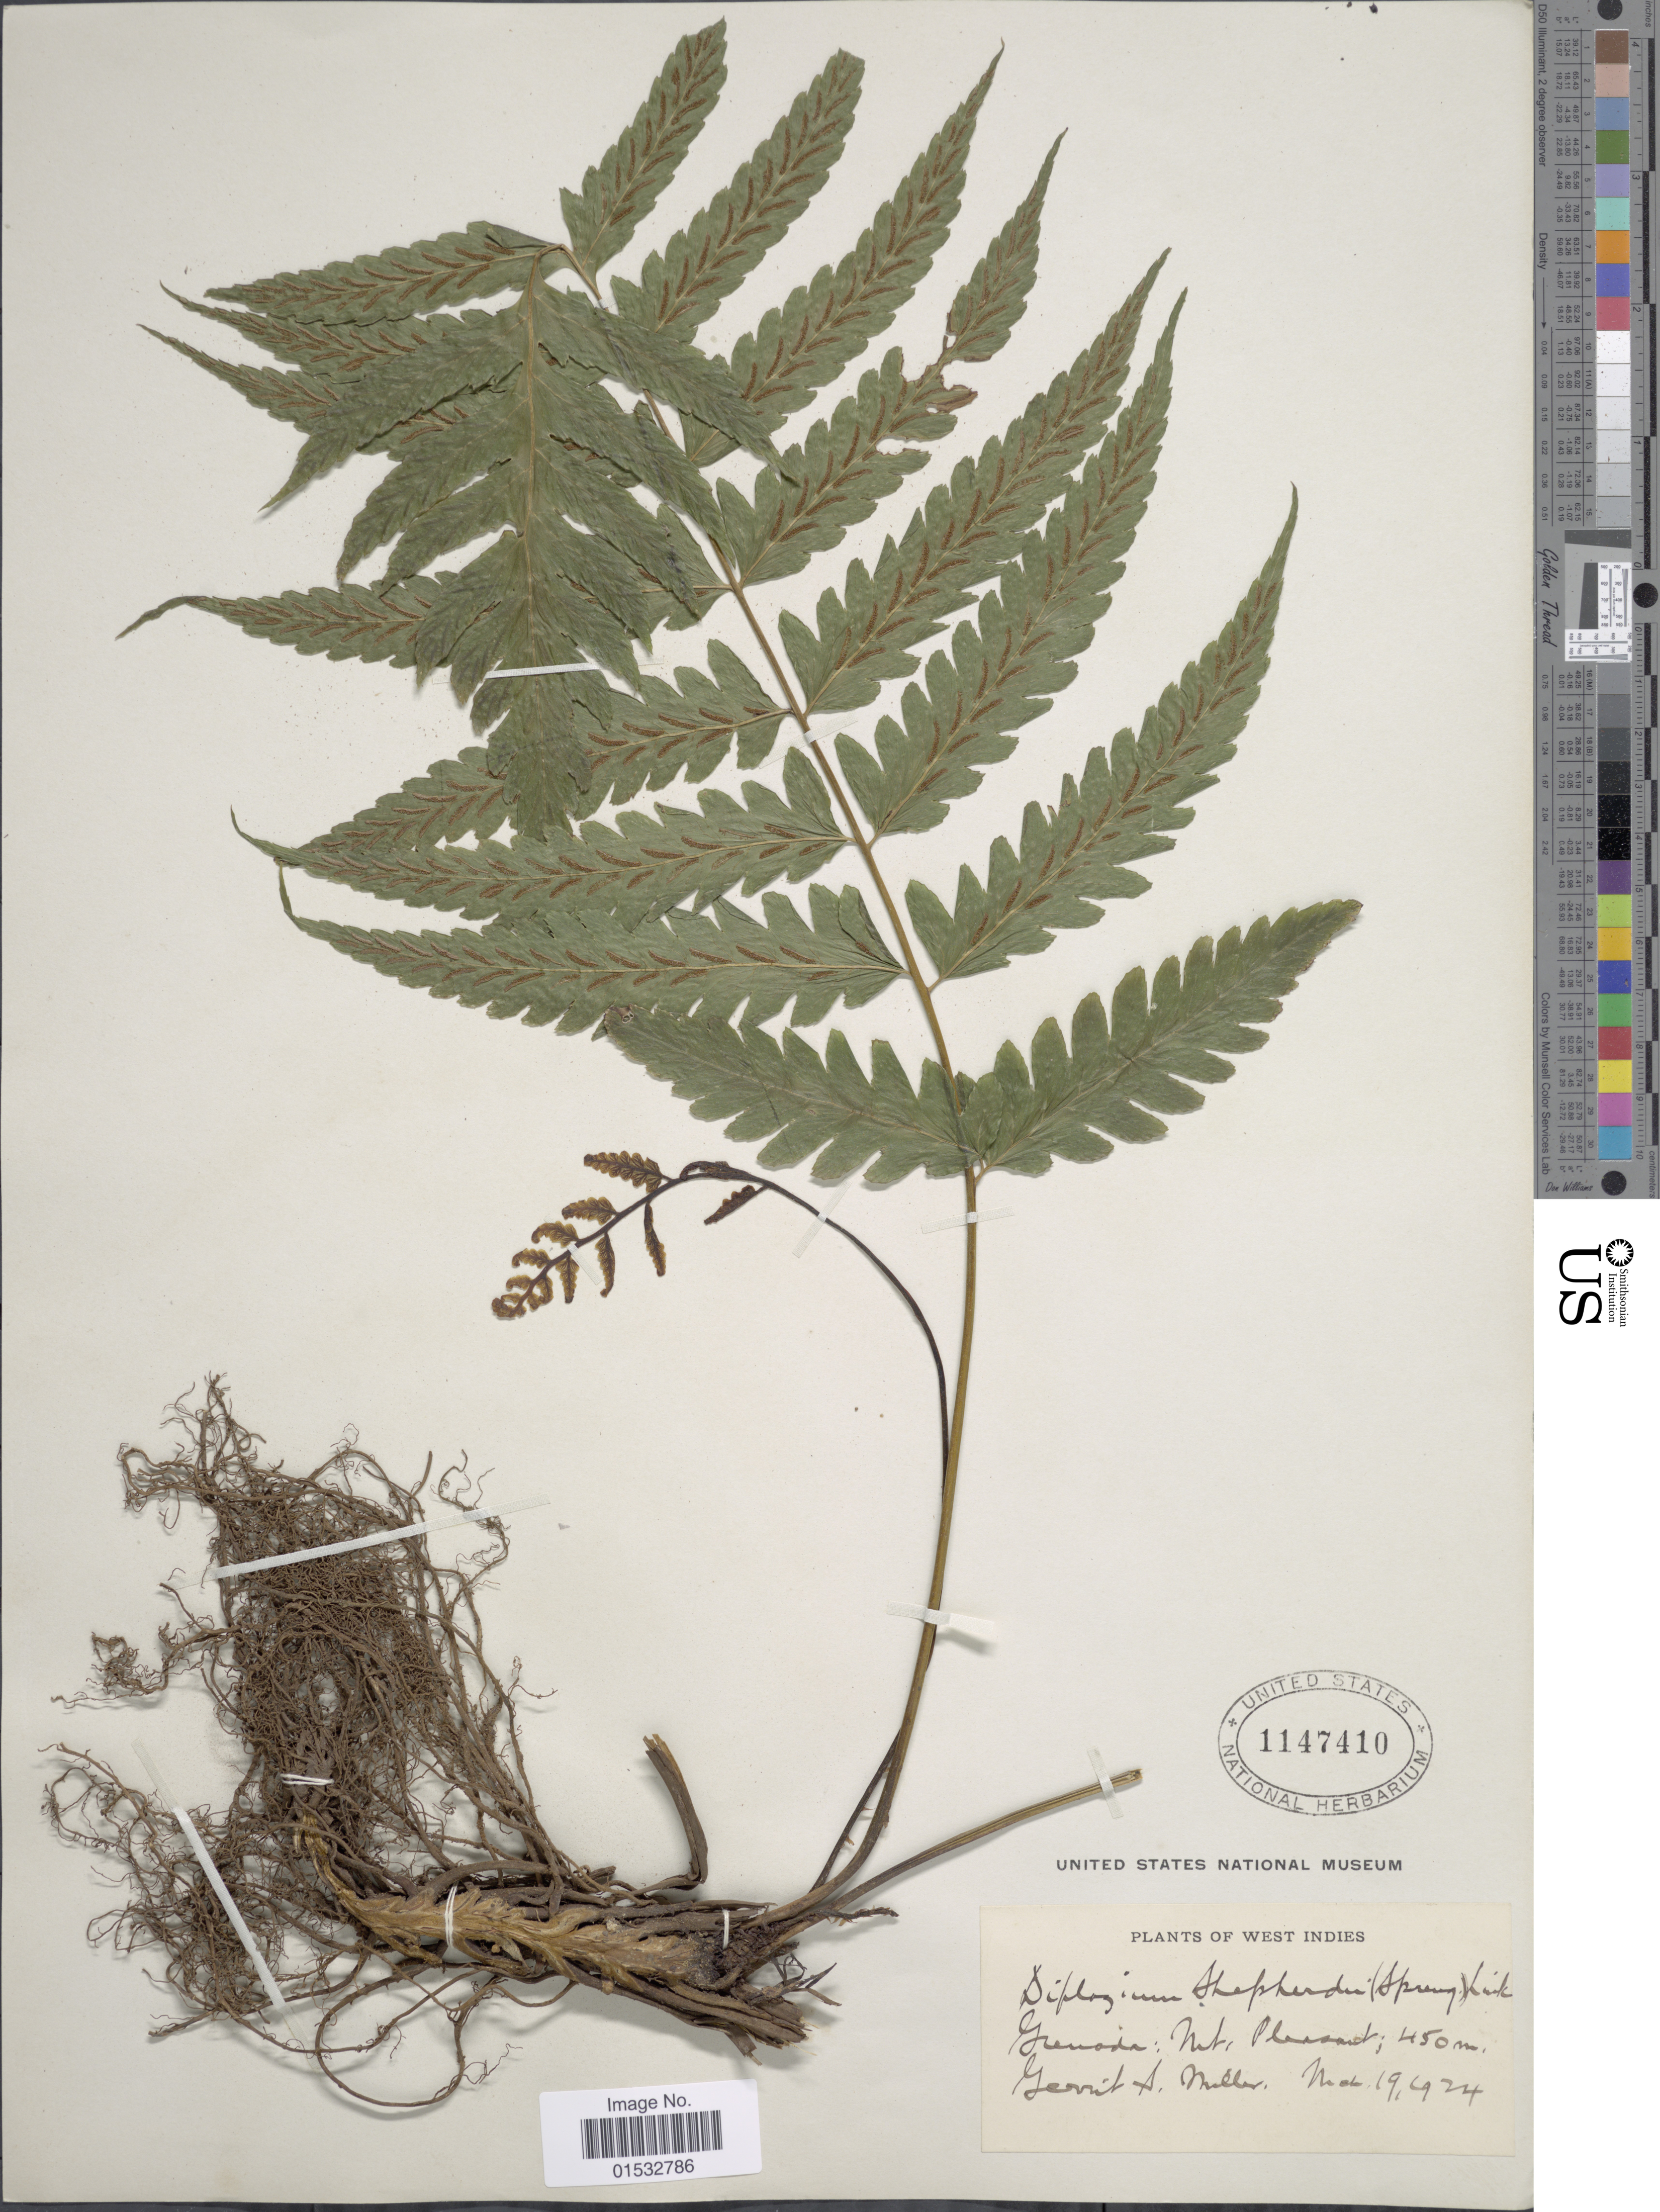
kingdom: Plantae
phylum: Tracheophyta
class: Polypodiopsida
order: Polypodiales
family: Athyriaceae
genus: Diplazium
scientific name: Diplazium cristatum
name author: (Desr.) Alston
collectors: G. S. Miller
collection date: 1924-03-19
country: Grenada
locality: Mt. Pleasant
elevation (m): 450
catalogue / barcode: US 1147410